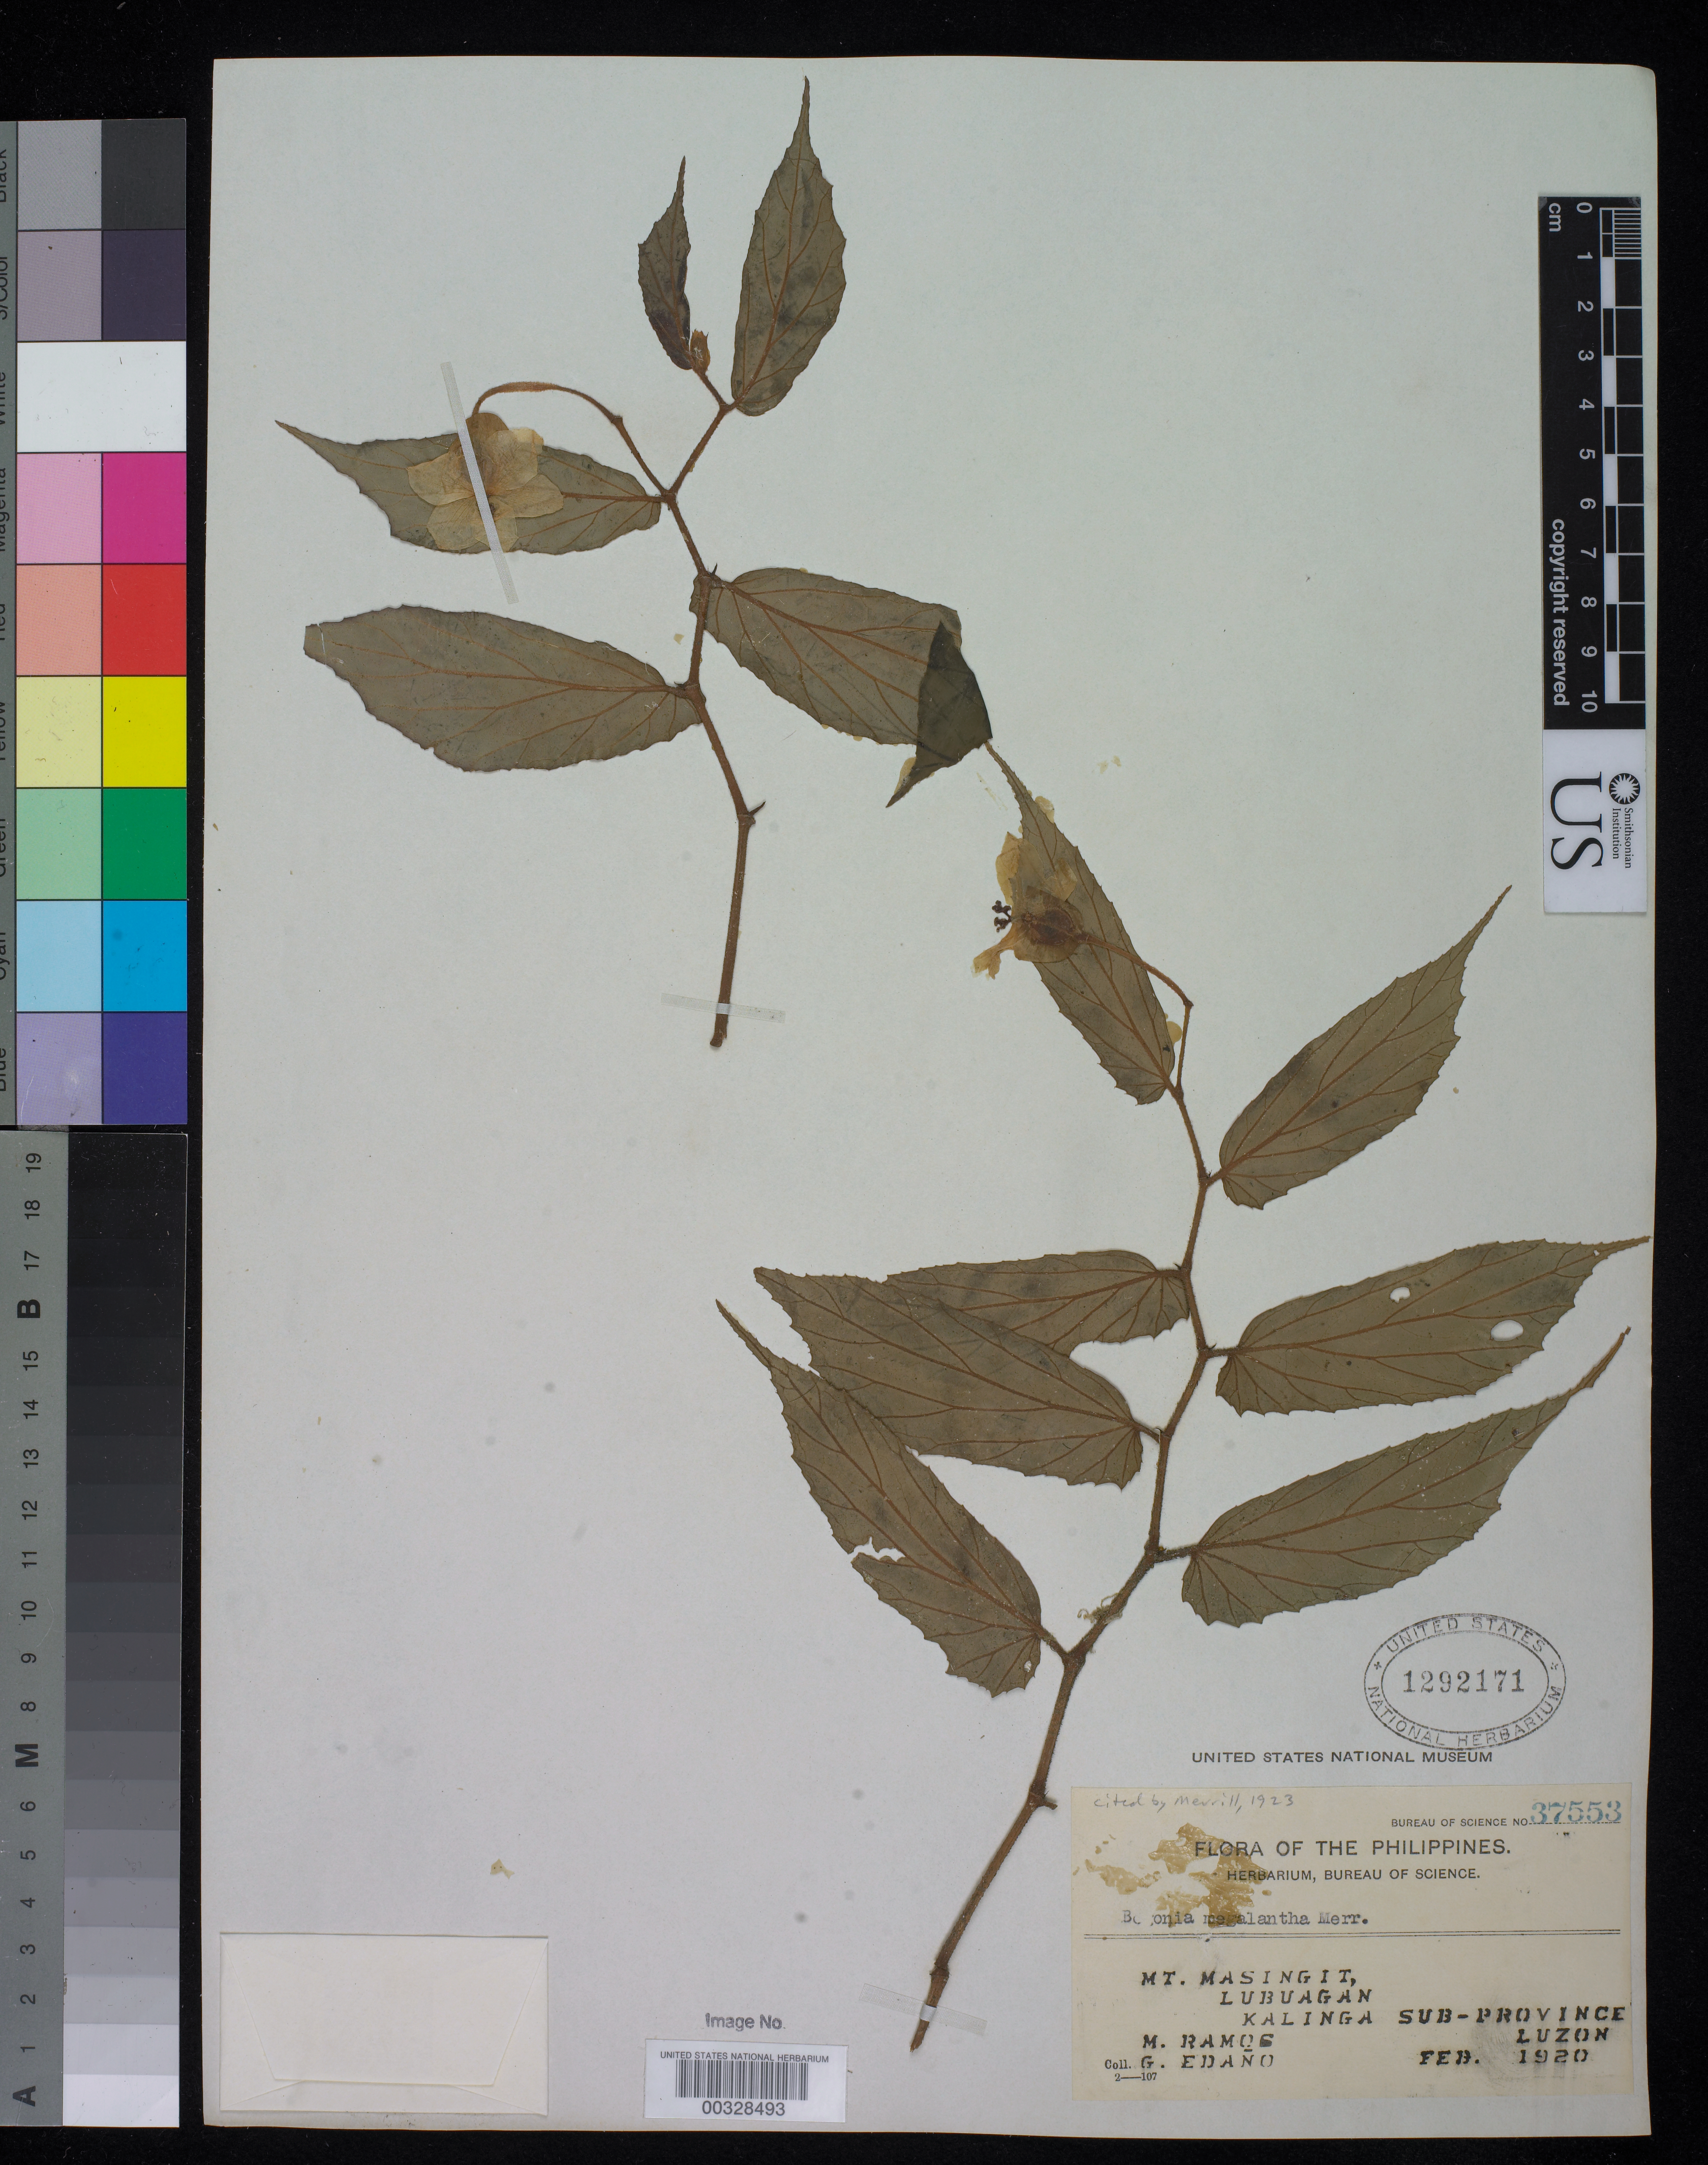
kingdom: Plantae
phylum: Tracheophyta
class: Magnoliopsida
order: Cucurbitales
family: Begoniaceae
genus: Begonia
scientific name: Begonia megalantha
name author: Merr.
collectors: M. Ramos & G. E. Edaño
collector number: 37553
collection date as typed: Feb 1920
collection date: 1920-02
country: Philippines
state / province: Cordillera (Administrative Region)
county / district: Apayao / Kalinga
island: Luzon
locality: Lubuagan, mt. masingit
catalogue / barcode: US 1292171